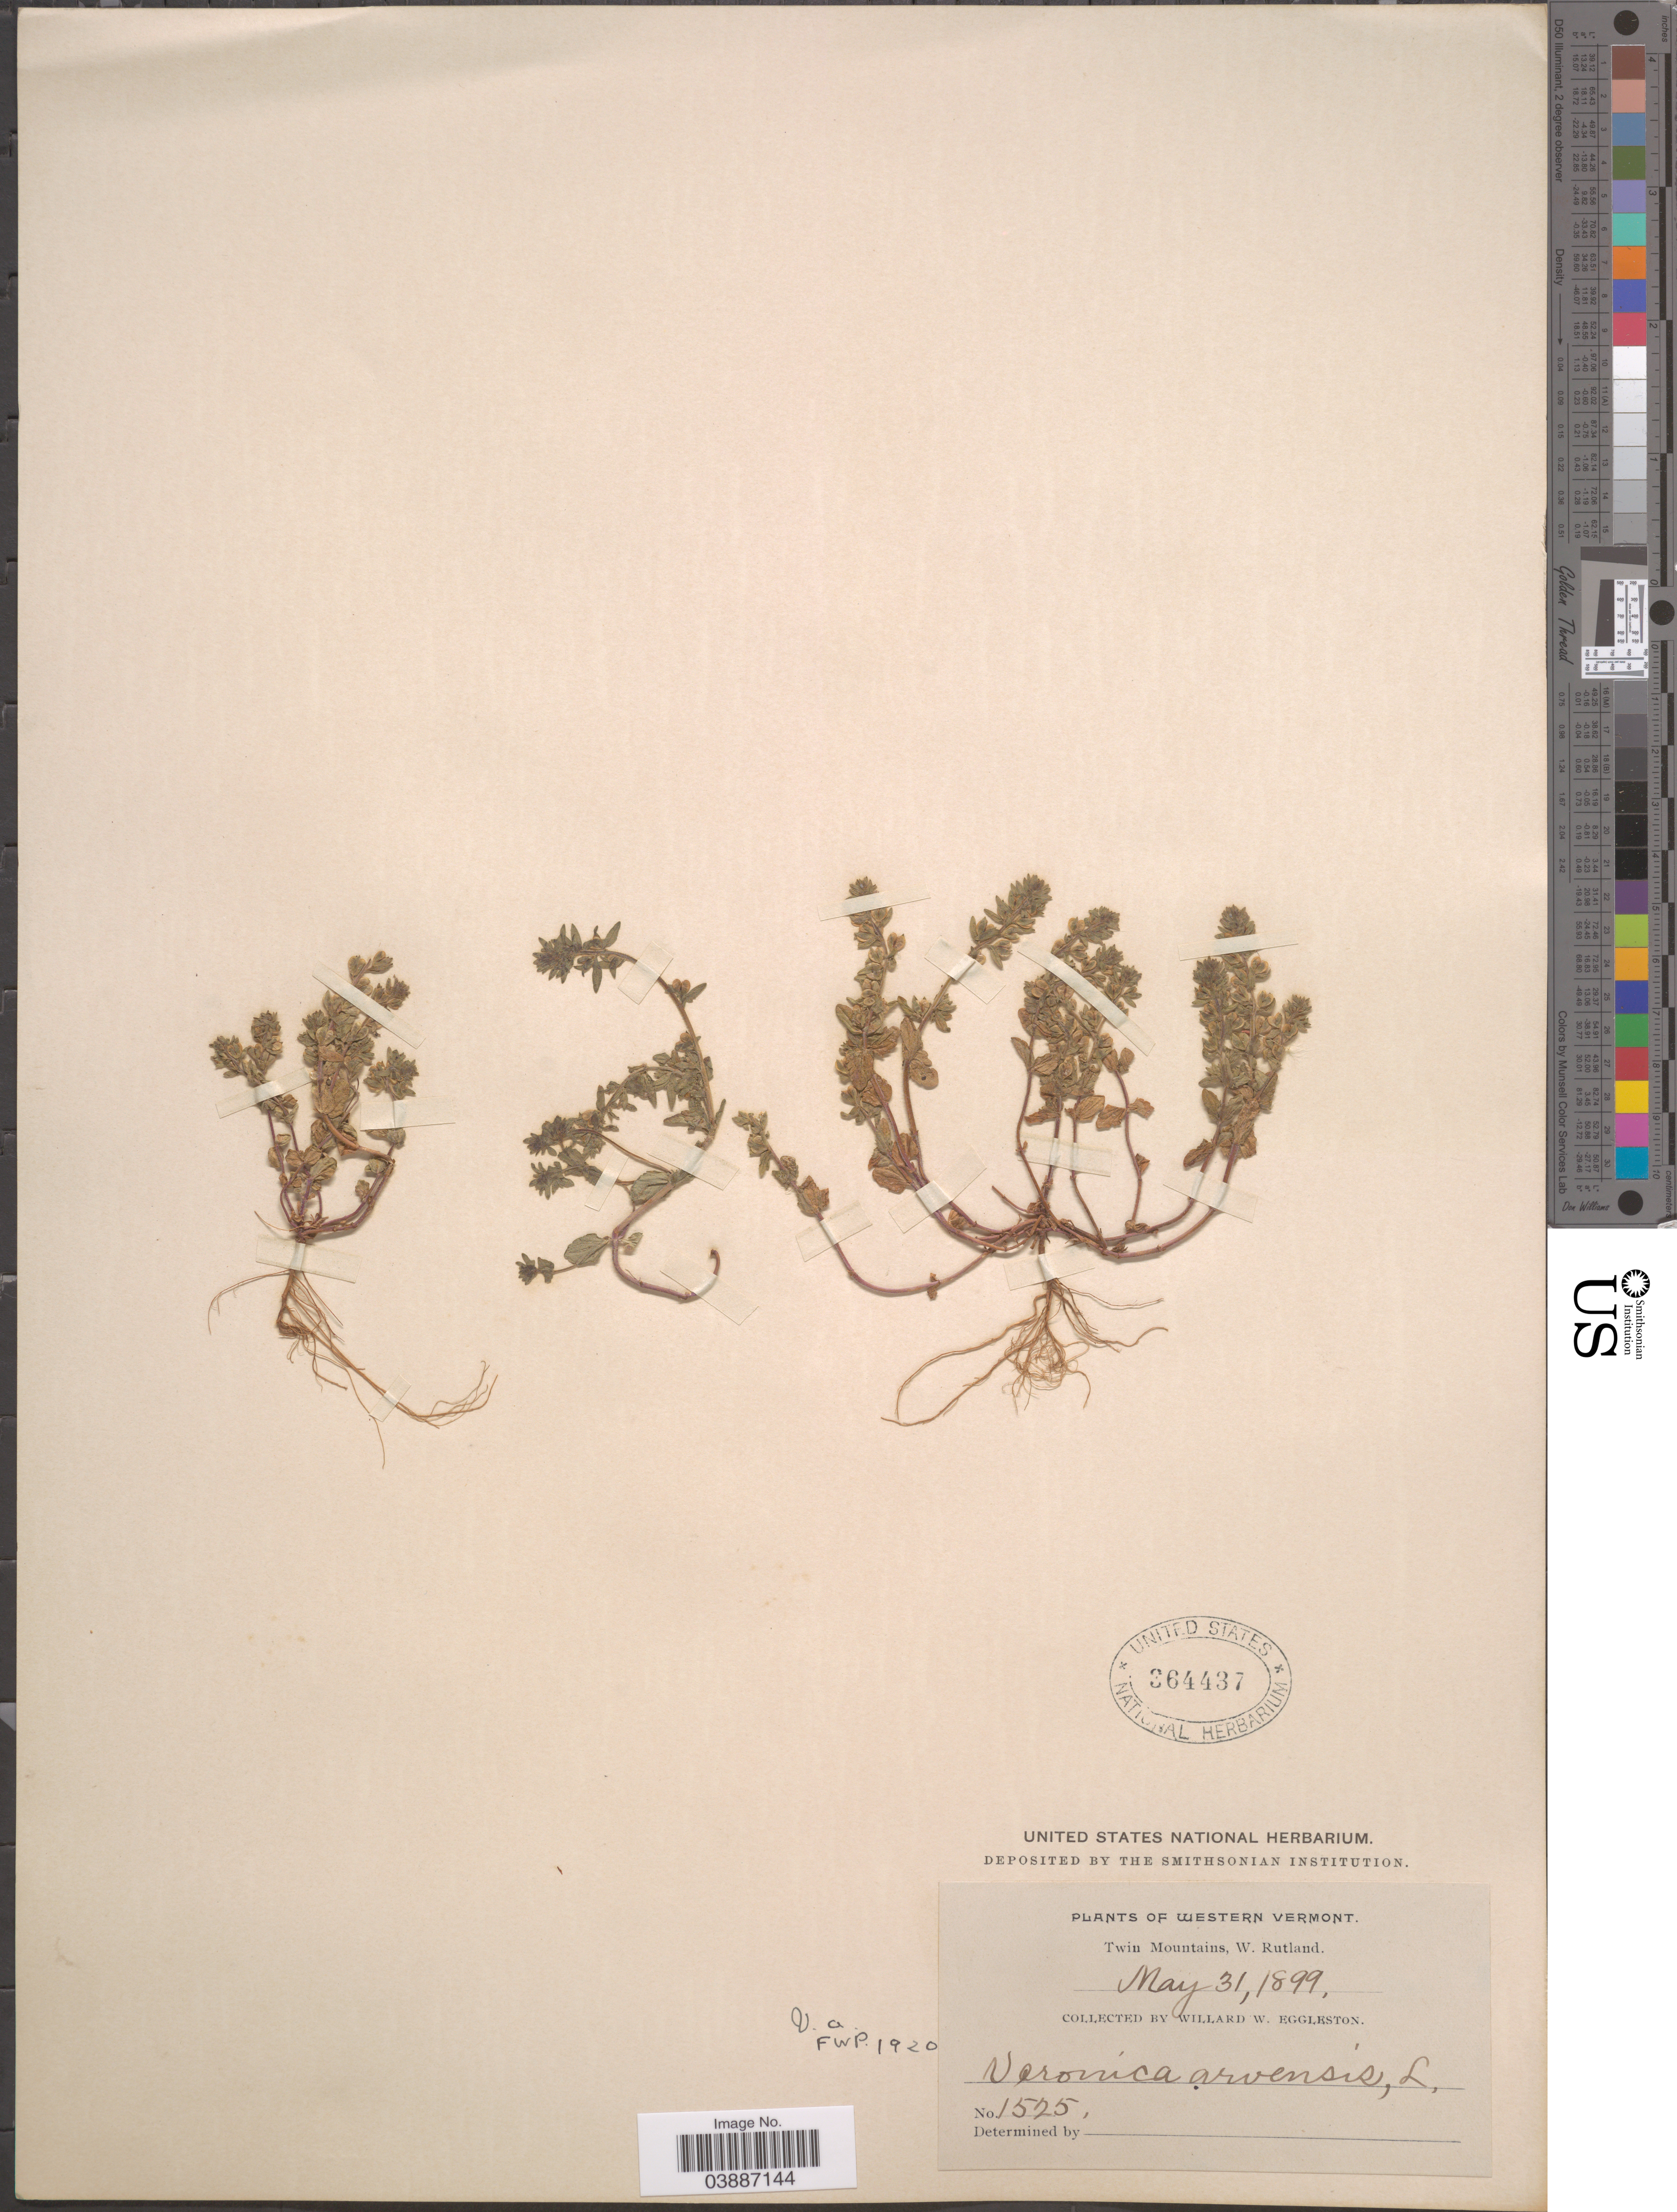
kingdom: Plantae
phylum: Tracheophyta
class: Magnoliopsida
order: Lamiales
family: Plantaginaceae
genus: Veronica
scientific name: Veronica arvensis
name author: L.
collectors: W. W. Eggleston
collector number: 1525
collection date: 1899-05-31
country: United States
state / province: Vermont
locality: Western Vermont. Twin Mountains, W. Rutland.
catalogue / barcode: US 364437